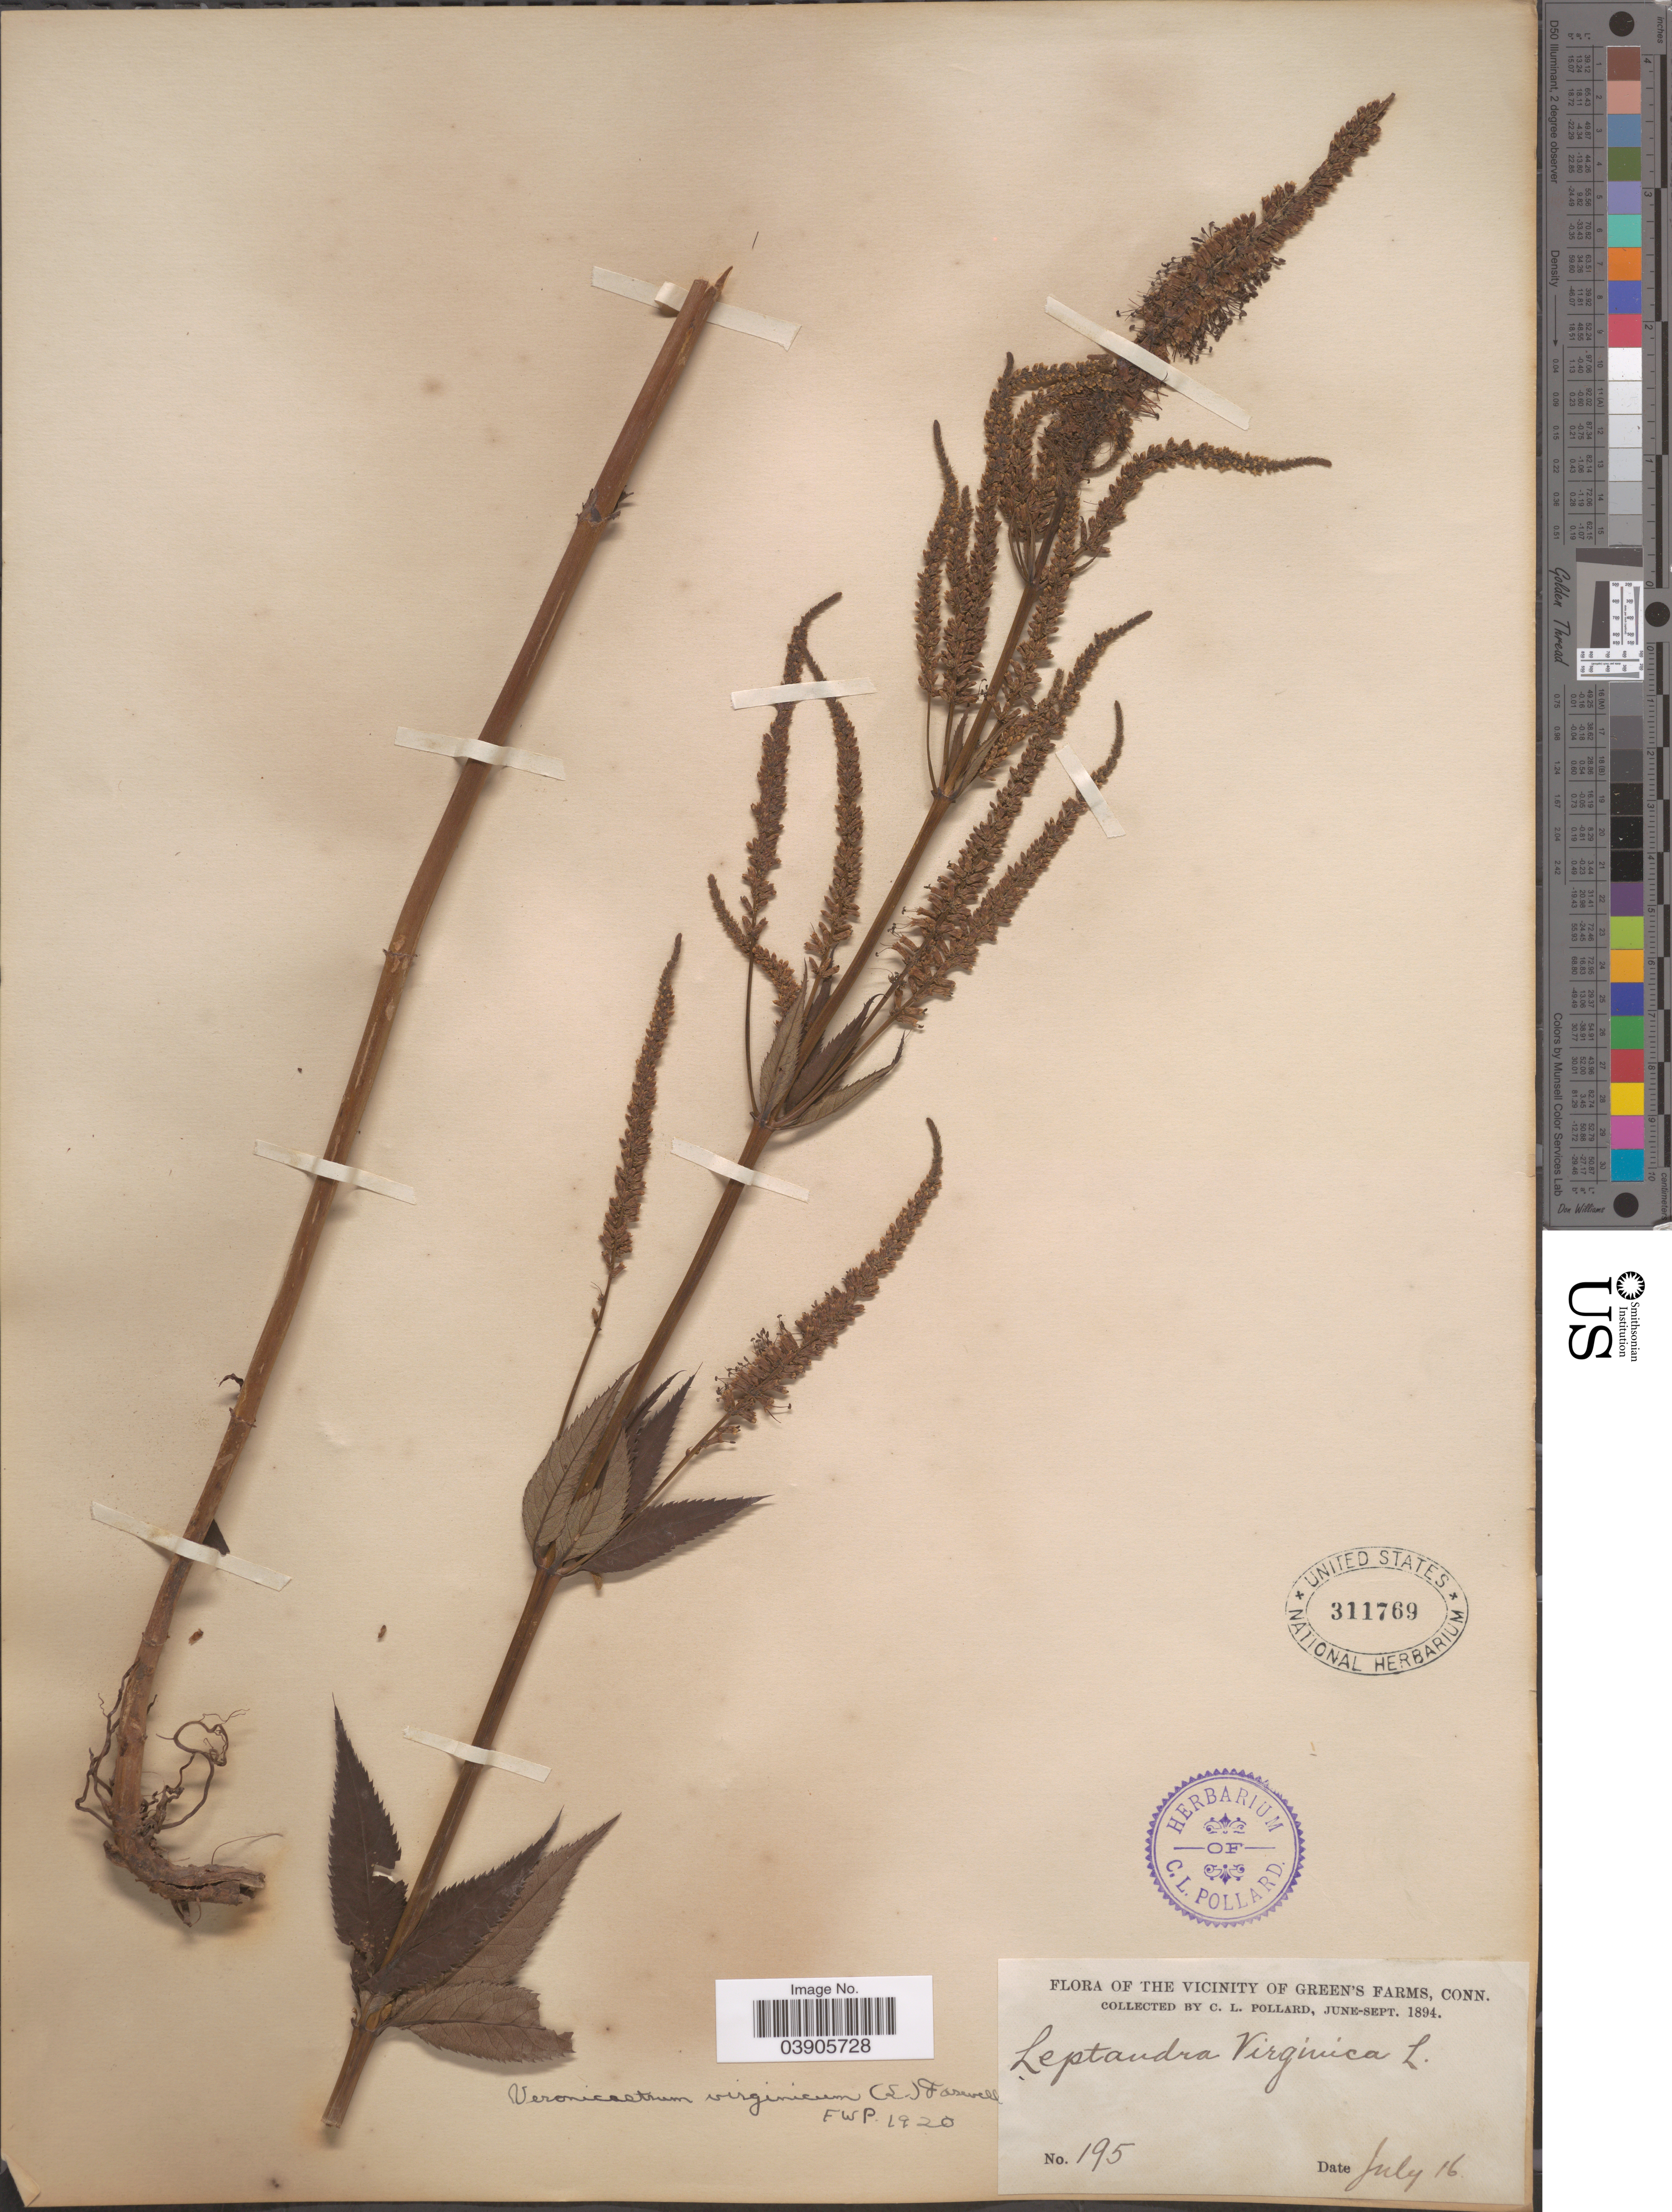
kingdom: Plantae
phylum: Tracheophyta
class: Magnoliopsida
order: Lamiales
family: Plantaginaceae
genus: Veronicastrum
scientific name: Veronicastrum virginicum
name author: (L.) Farw.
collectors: C. L. Pollard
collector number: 195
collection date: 1894-07-16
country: United States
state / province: Connecticut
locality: The Vicinity of Green's Farms.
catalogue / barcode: US 311769